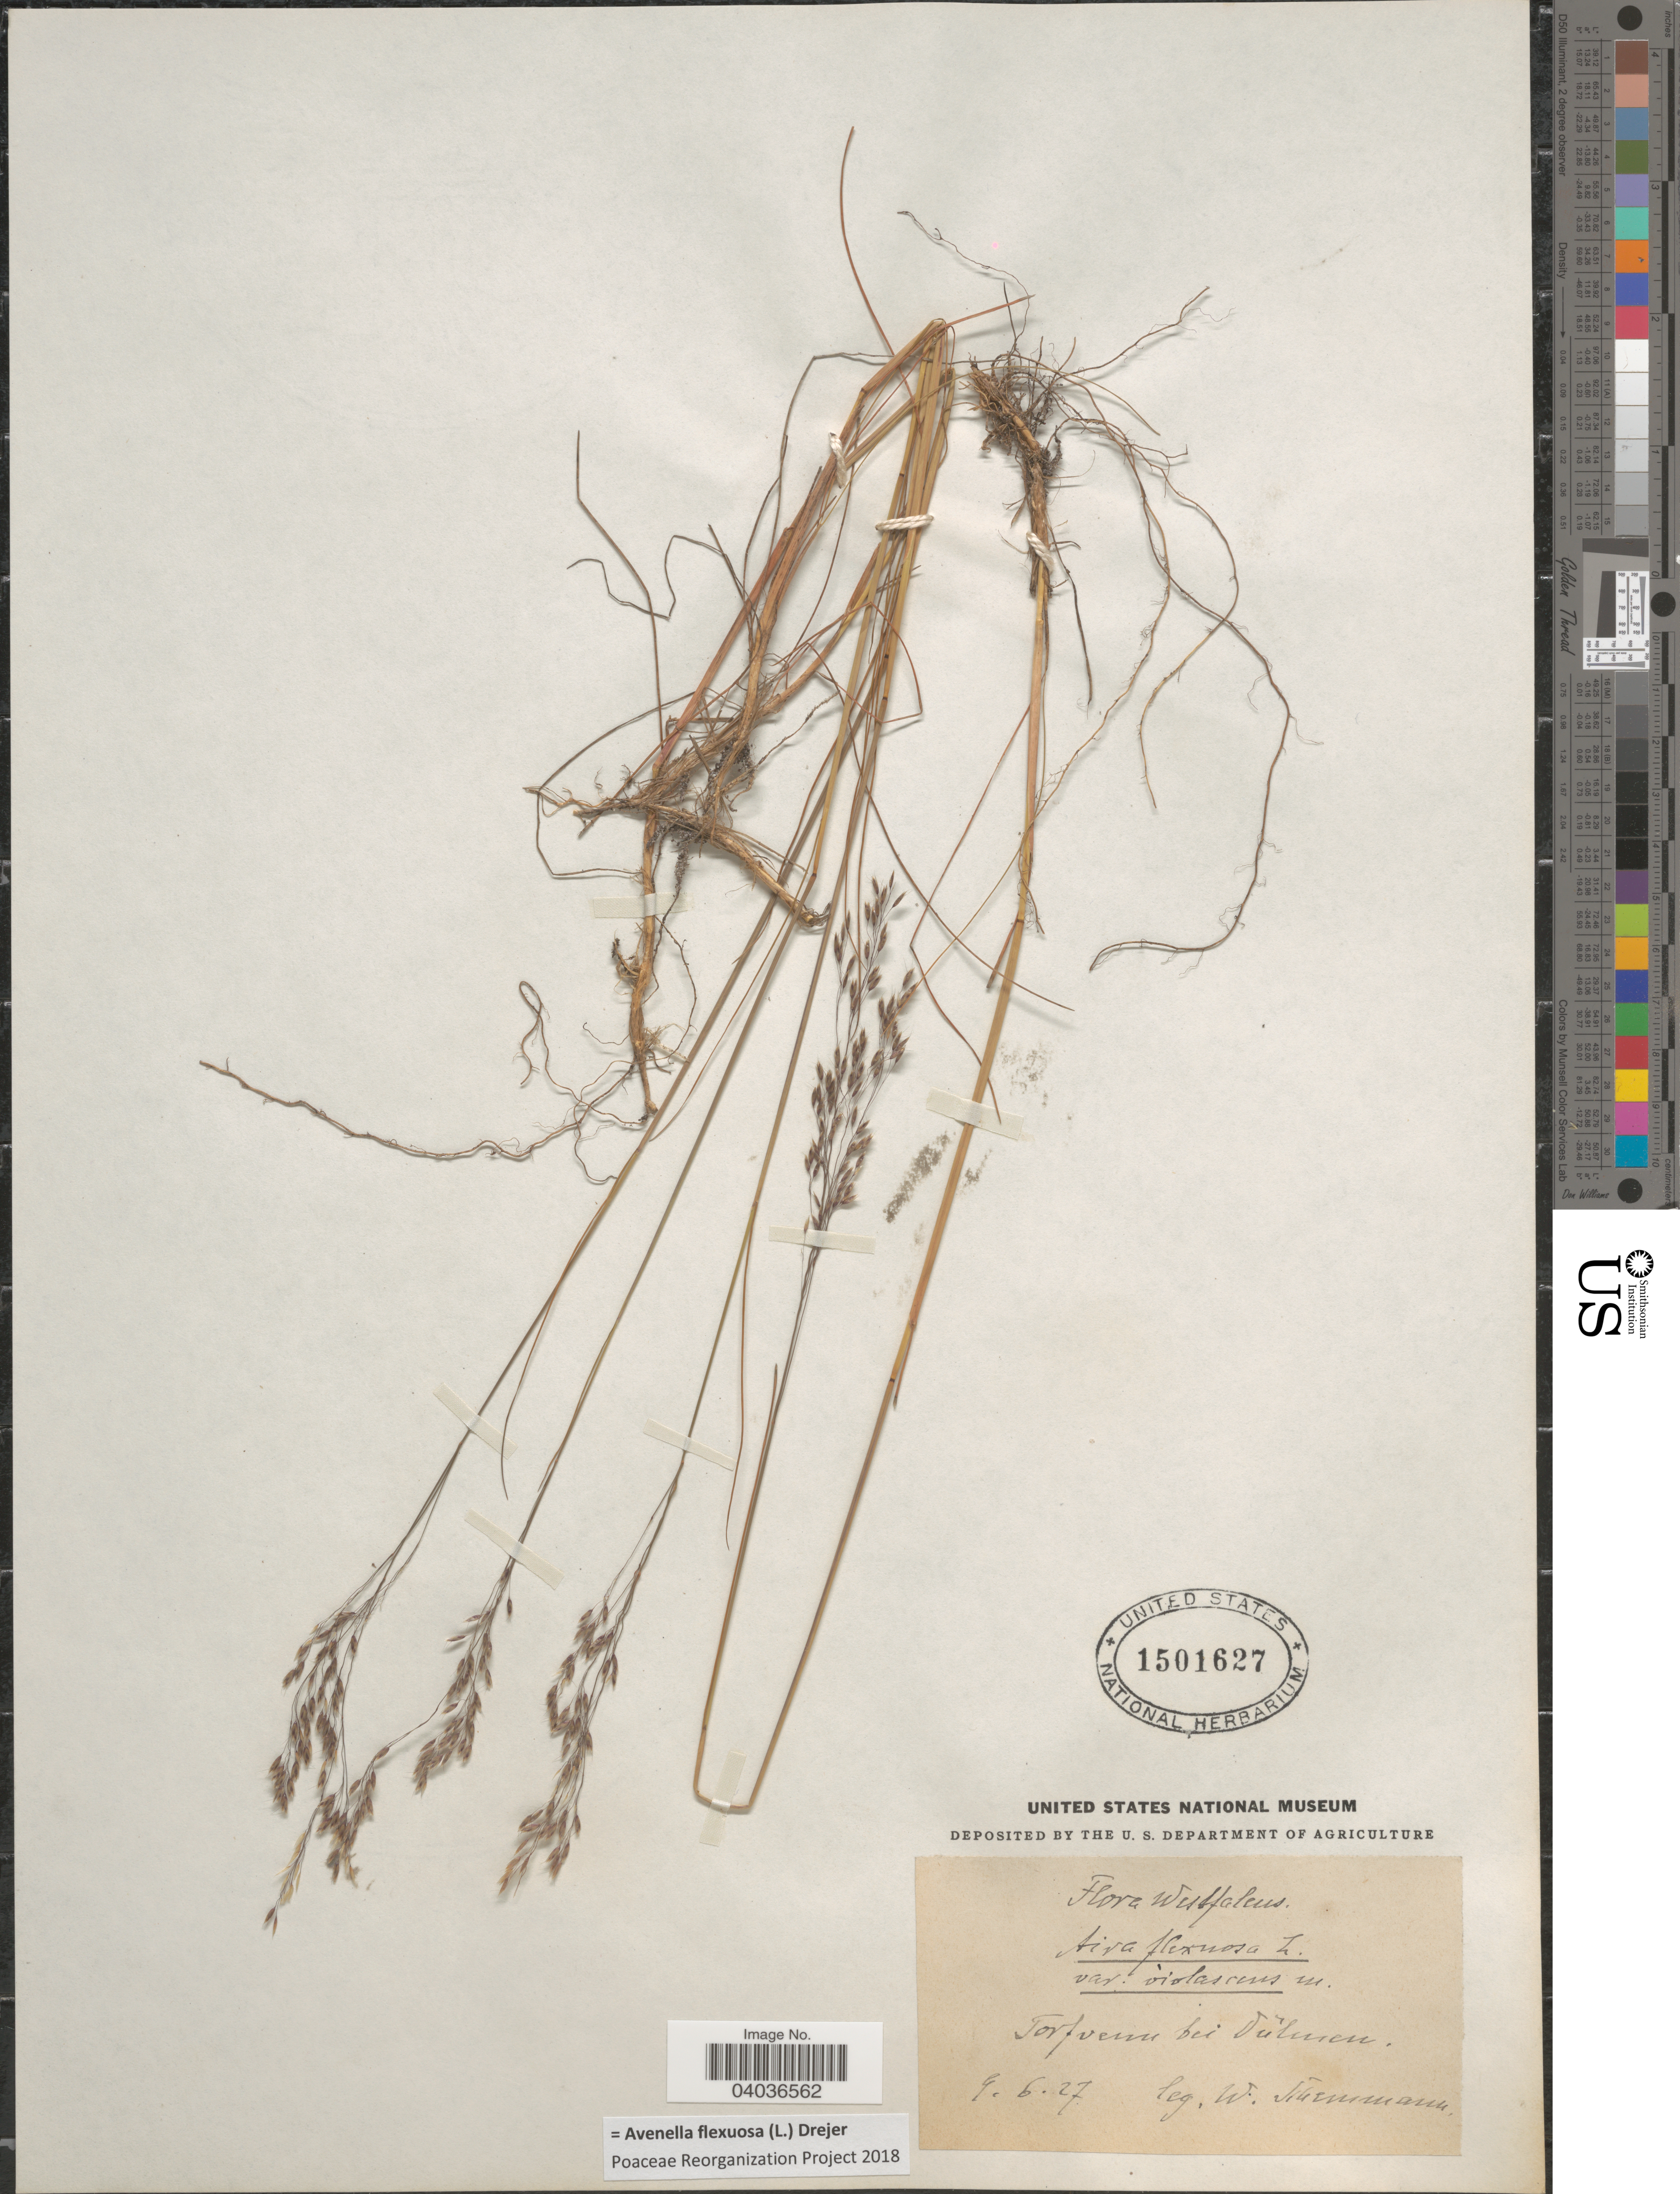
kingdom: Plantae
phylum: Tracheophyta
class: Liliopsida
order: Poales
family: Poaceae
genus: Avenella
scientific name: Avenella flexuosa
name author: (L.) Drejer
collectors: W. Schemmann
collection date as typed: Transcribed d/m/y: 9/6/27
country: Germany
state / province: Nordrhein-Westfalen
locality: Westfalens. Torfvenn bei Dulmen. [interpreted]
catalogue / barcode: US 1501627